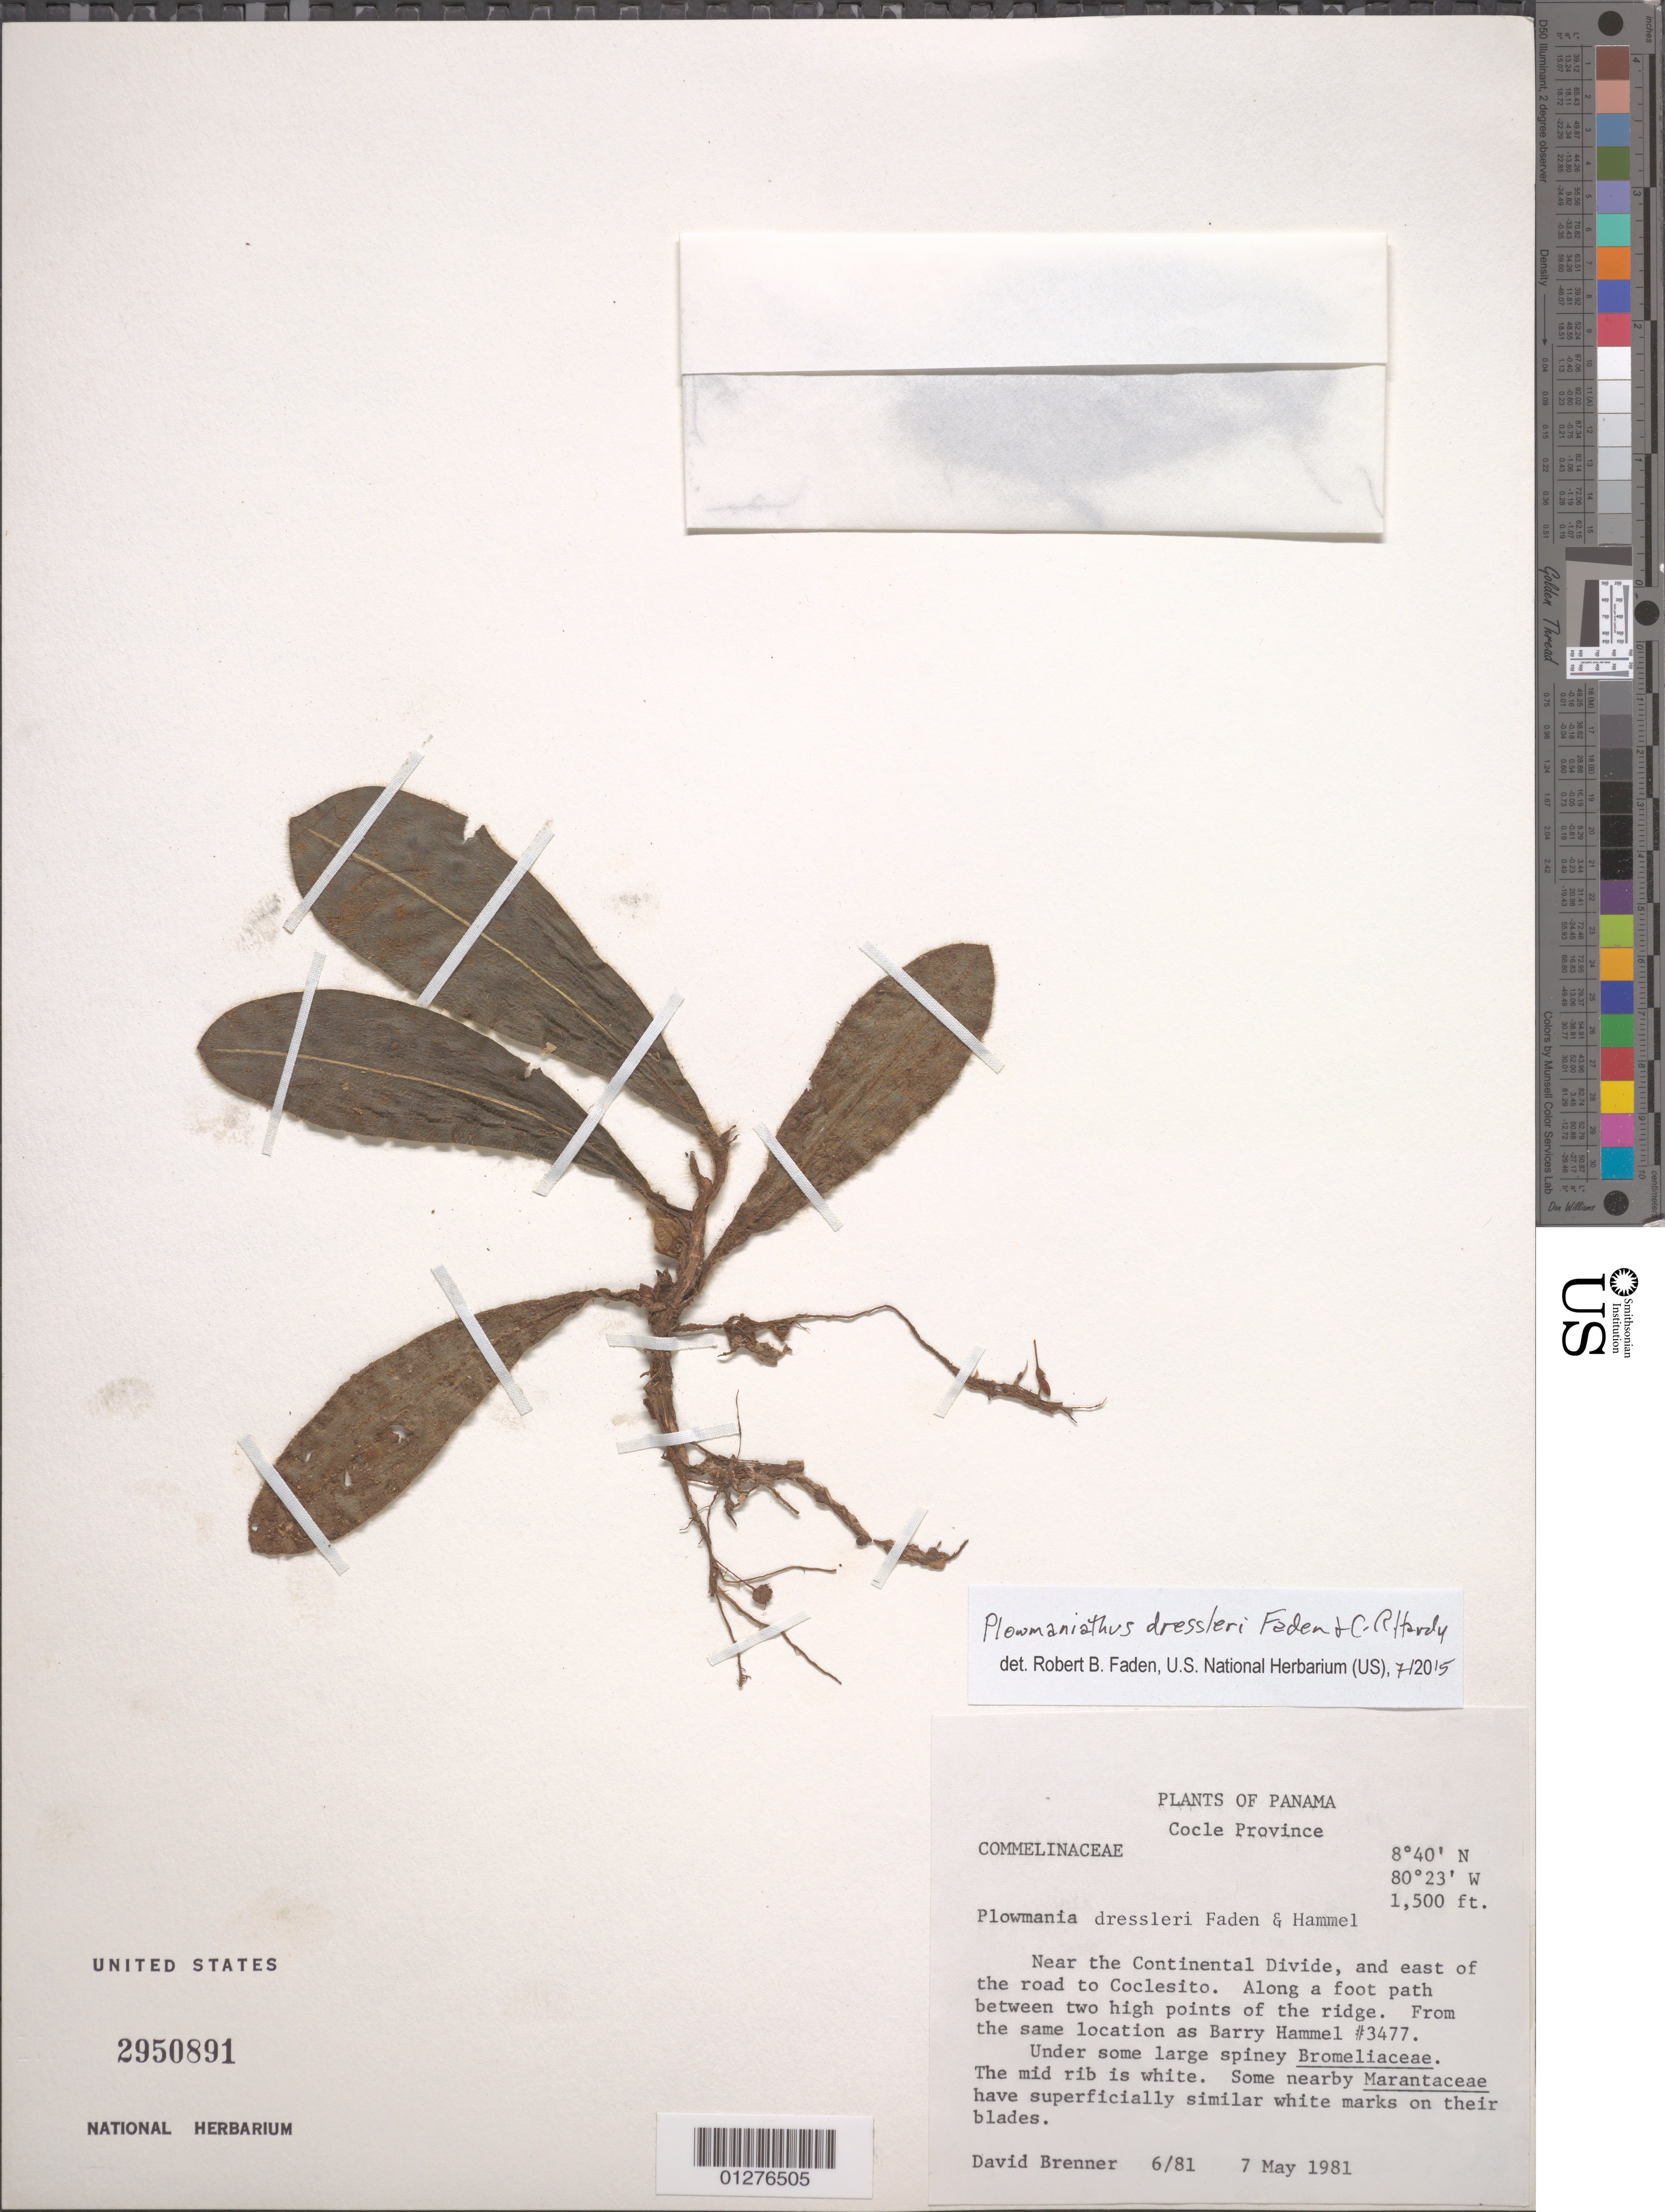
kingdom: Plantae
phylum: Tracheophyta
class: Liliopsida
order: Commelinales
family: Commelinaceae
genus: Plowmanianthus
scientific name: Plowmanianthus dressleri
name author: Faden & C.R. Hardy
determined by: Faden, Robert B., (US), Smithsonian Institution - National Museum of Natural History (UNITED STATES)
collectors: D. Brenner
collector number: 6/81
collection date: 1981-05-07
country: Panama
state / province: Coclé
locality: Near the Continental Divide, and east of the road to Coclesito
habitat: Along a foot path between two high points of the ridge. From the same location as Barry Hammel #3477. Under some large spiney Bromeliaceae.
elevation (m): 1500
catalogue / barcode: US 2950891